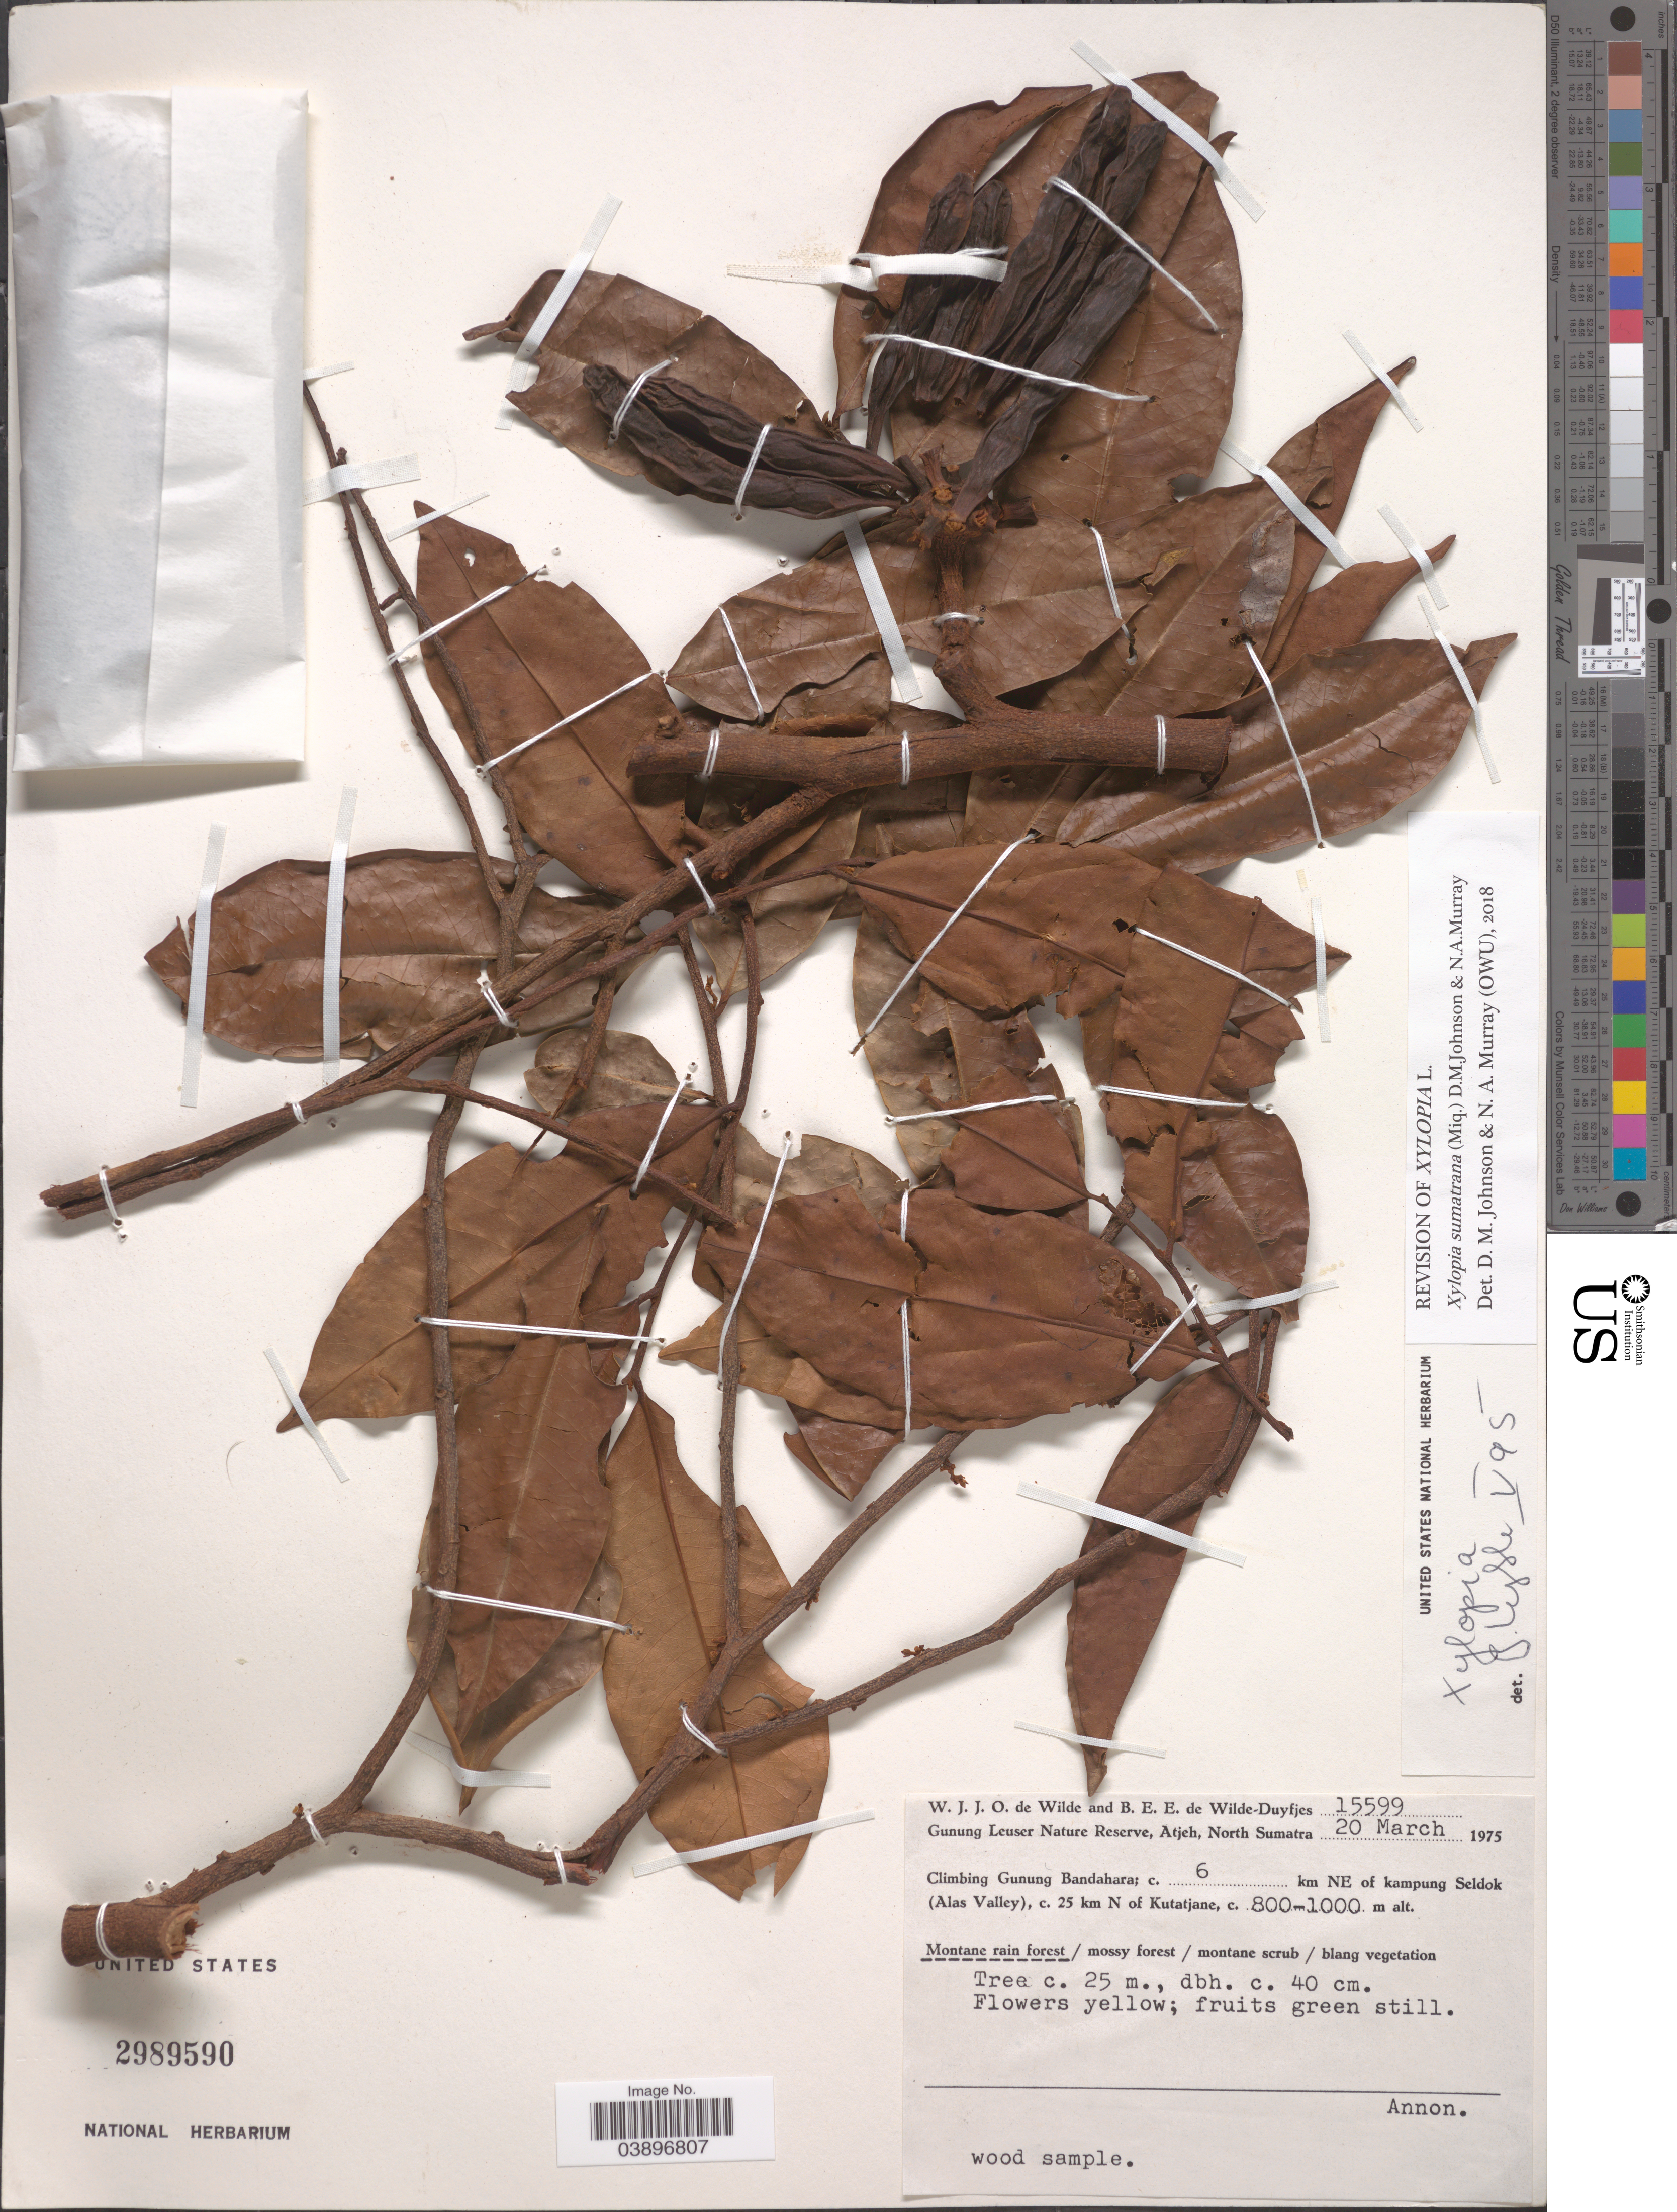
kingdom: Plantae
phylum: Tracheophyta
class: Magnoliopsida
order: Magnoliales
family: Annonaceae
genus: Xylopia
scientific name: Xylopia sumatrana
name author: (Miq.) D.M. Johnson & N.A. Murray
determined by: Johnson, D. M.; Murray, N. A.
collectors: W. J. de Wilde & B. E. de Wilde-Duyfjes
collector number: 15599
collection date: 1975-03-20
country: Indonesia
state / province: Sumatra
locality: Gunung Leuser Nature Reserve, Atjeh, North Sumatra. Climbing Gunung Bandahara; c. 6 km NE of kampung Seldok (Alas Valley), c. 25 km N of Kutatjane.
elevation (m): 800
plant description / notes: Fruit temporarily removed for CT-scanning, G.W. Stull, NMNH 7 April 2022.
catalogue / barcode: US 2989590